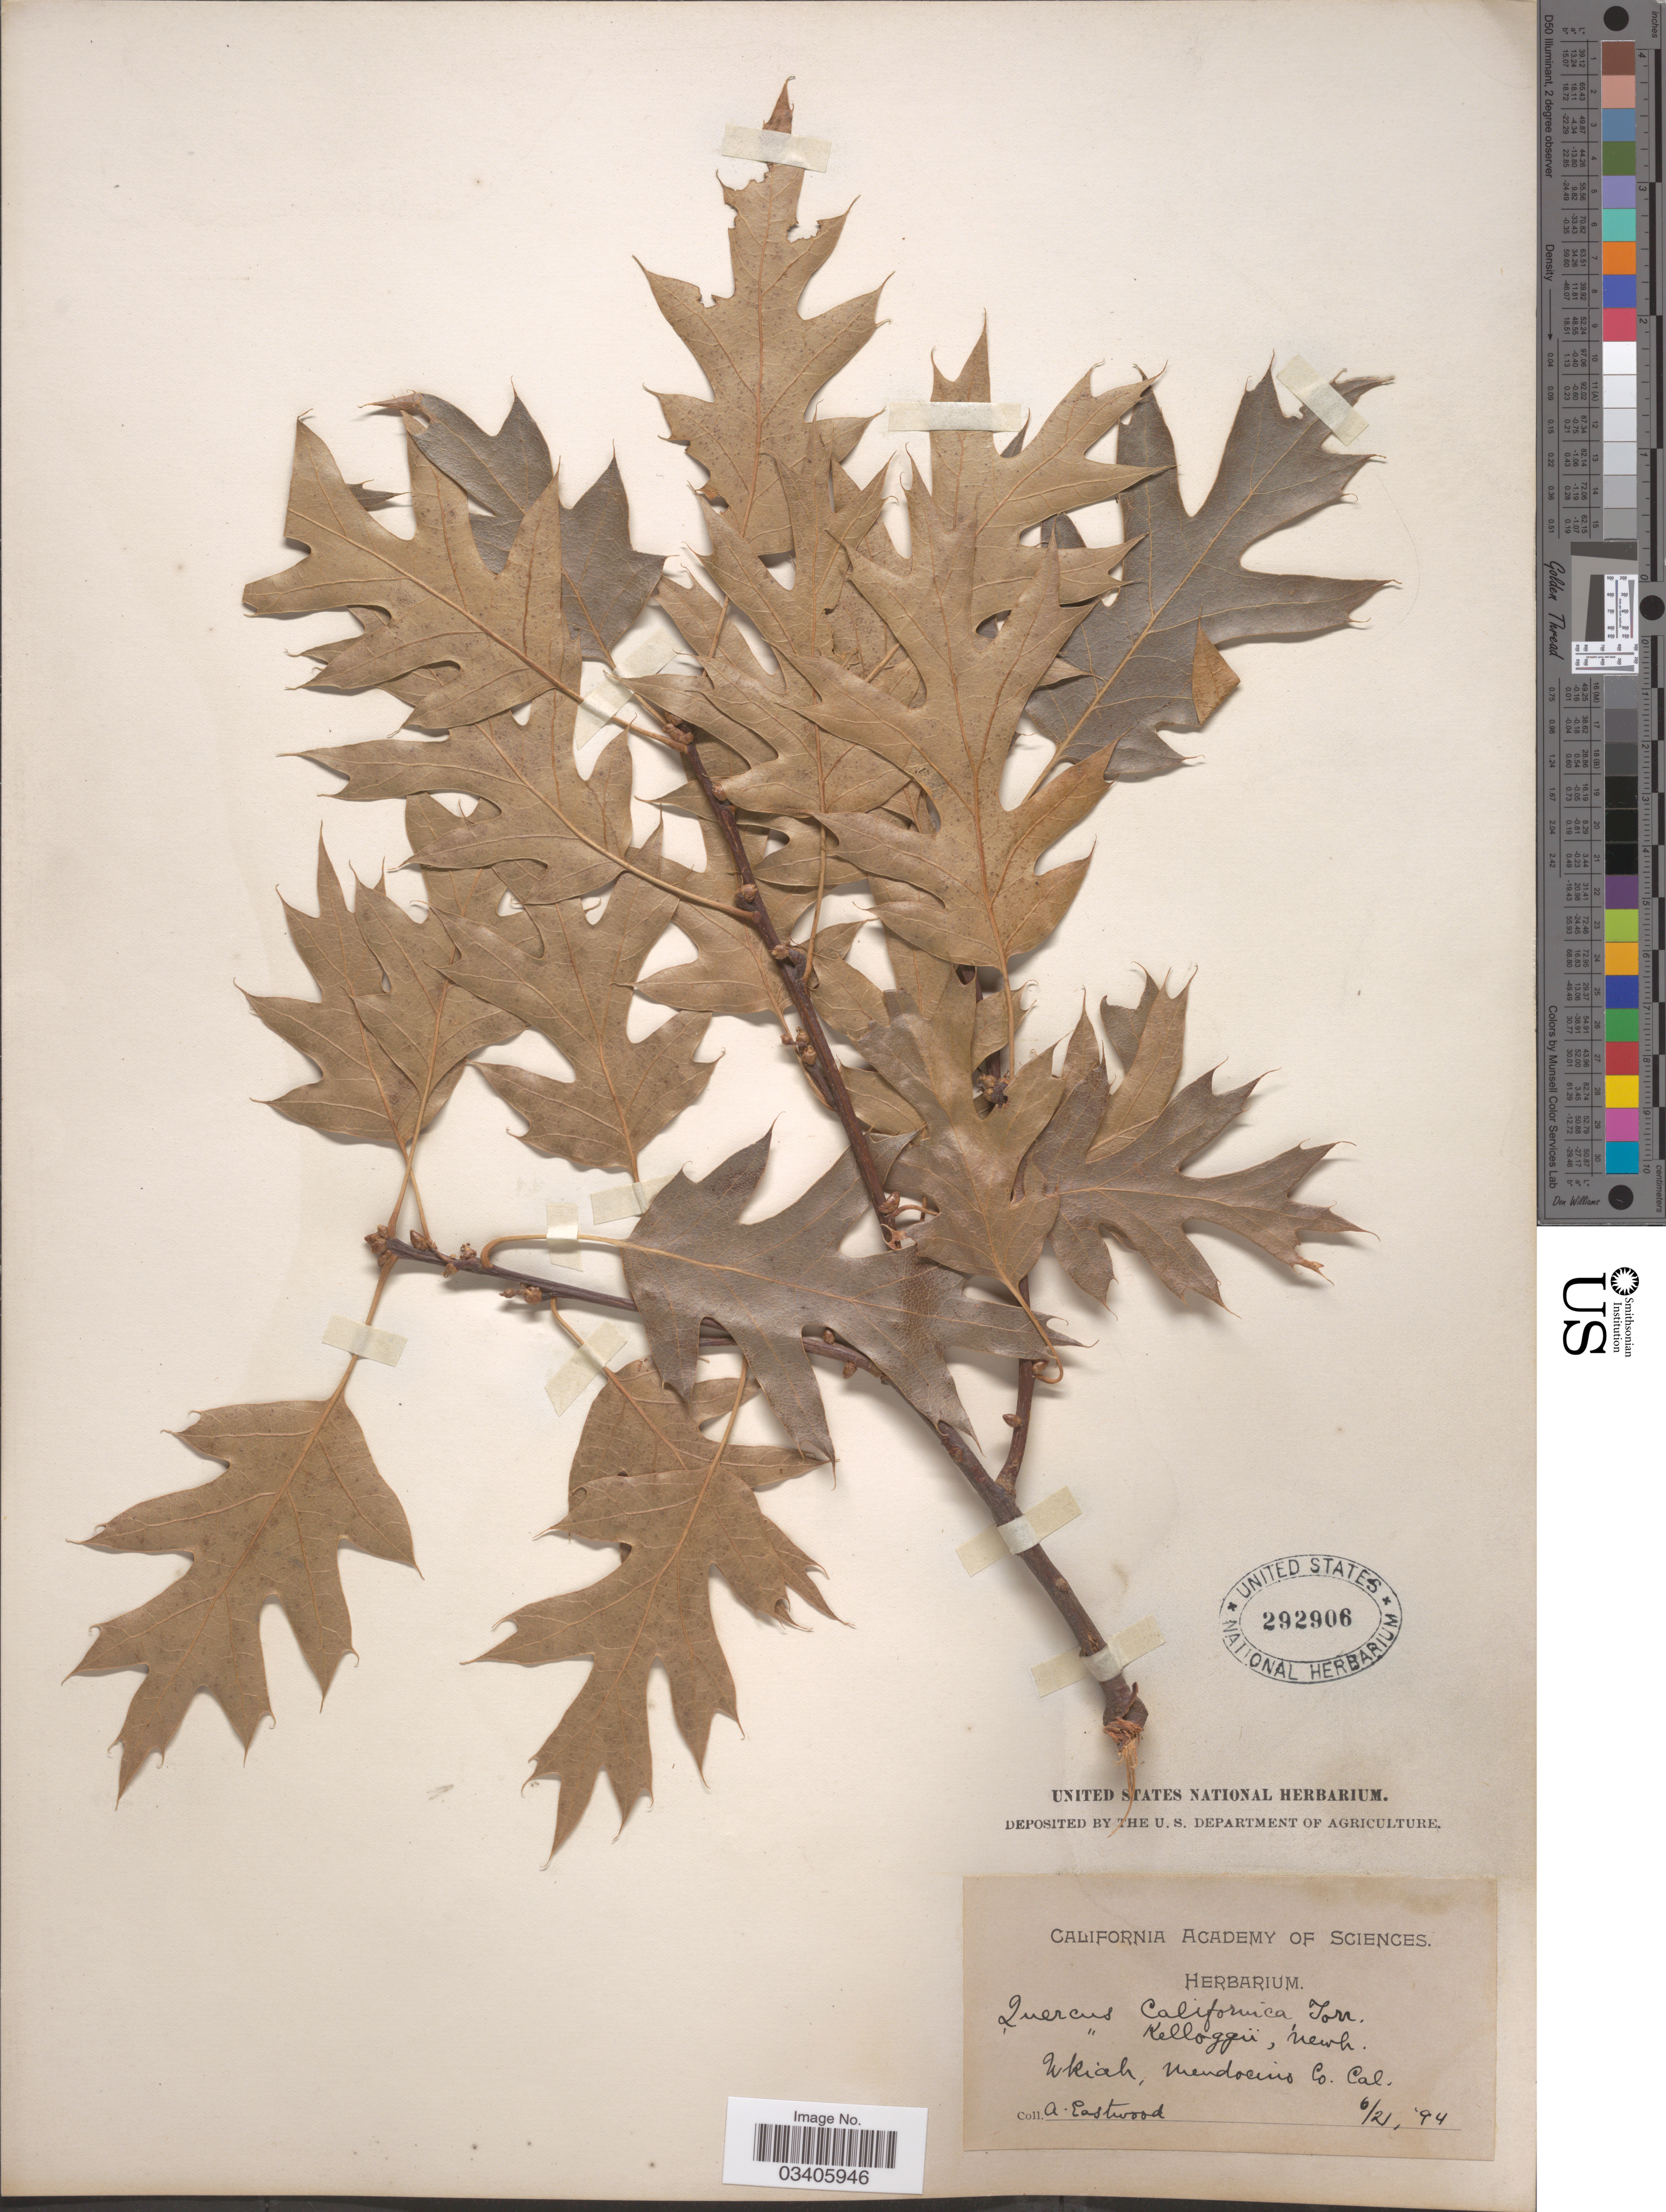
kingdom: Plantae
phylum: Tracheophyta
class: Magnoliopsida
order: Fagales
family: Fagaceae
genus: Quercus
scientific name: Quercus kelloggii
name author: Newb.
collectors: A. Eastwood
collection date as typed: Transcribed d/m/y: 21/6/94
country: United States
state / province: California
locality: Ukiah, Medocino co.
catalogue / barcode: US 292906